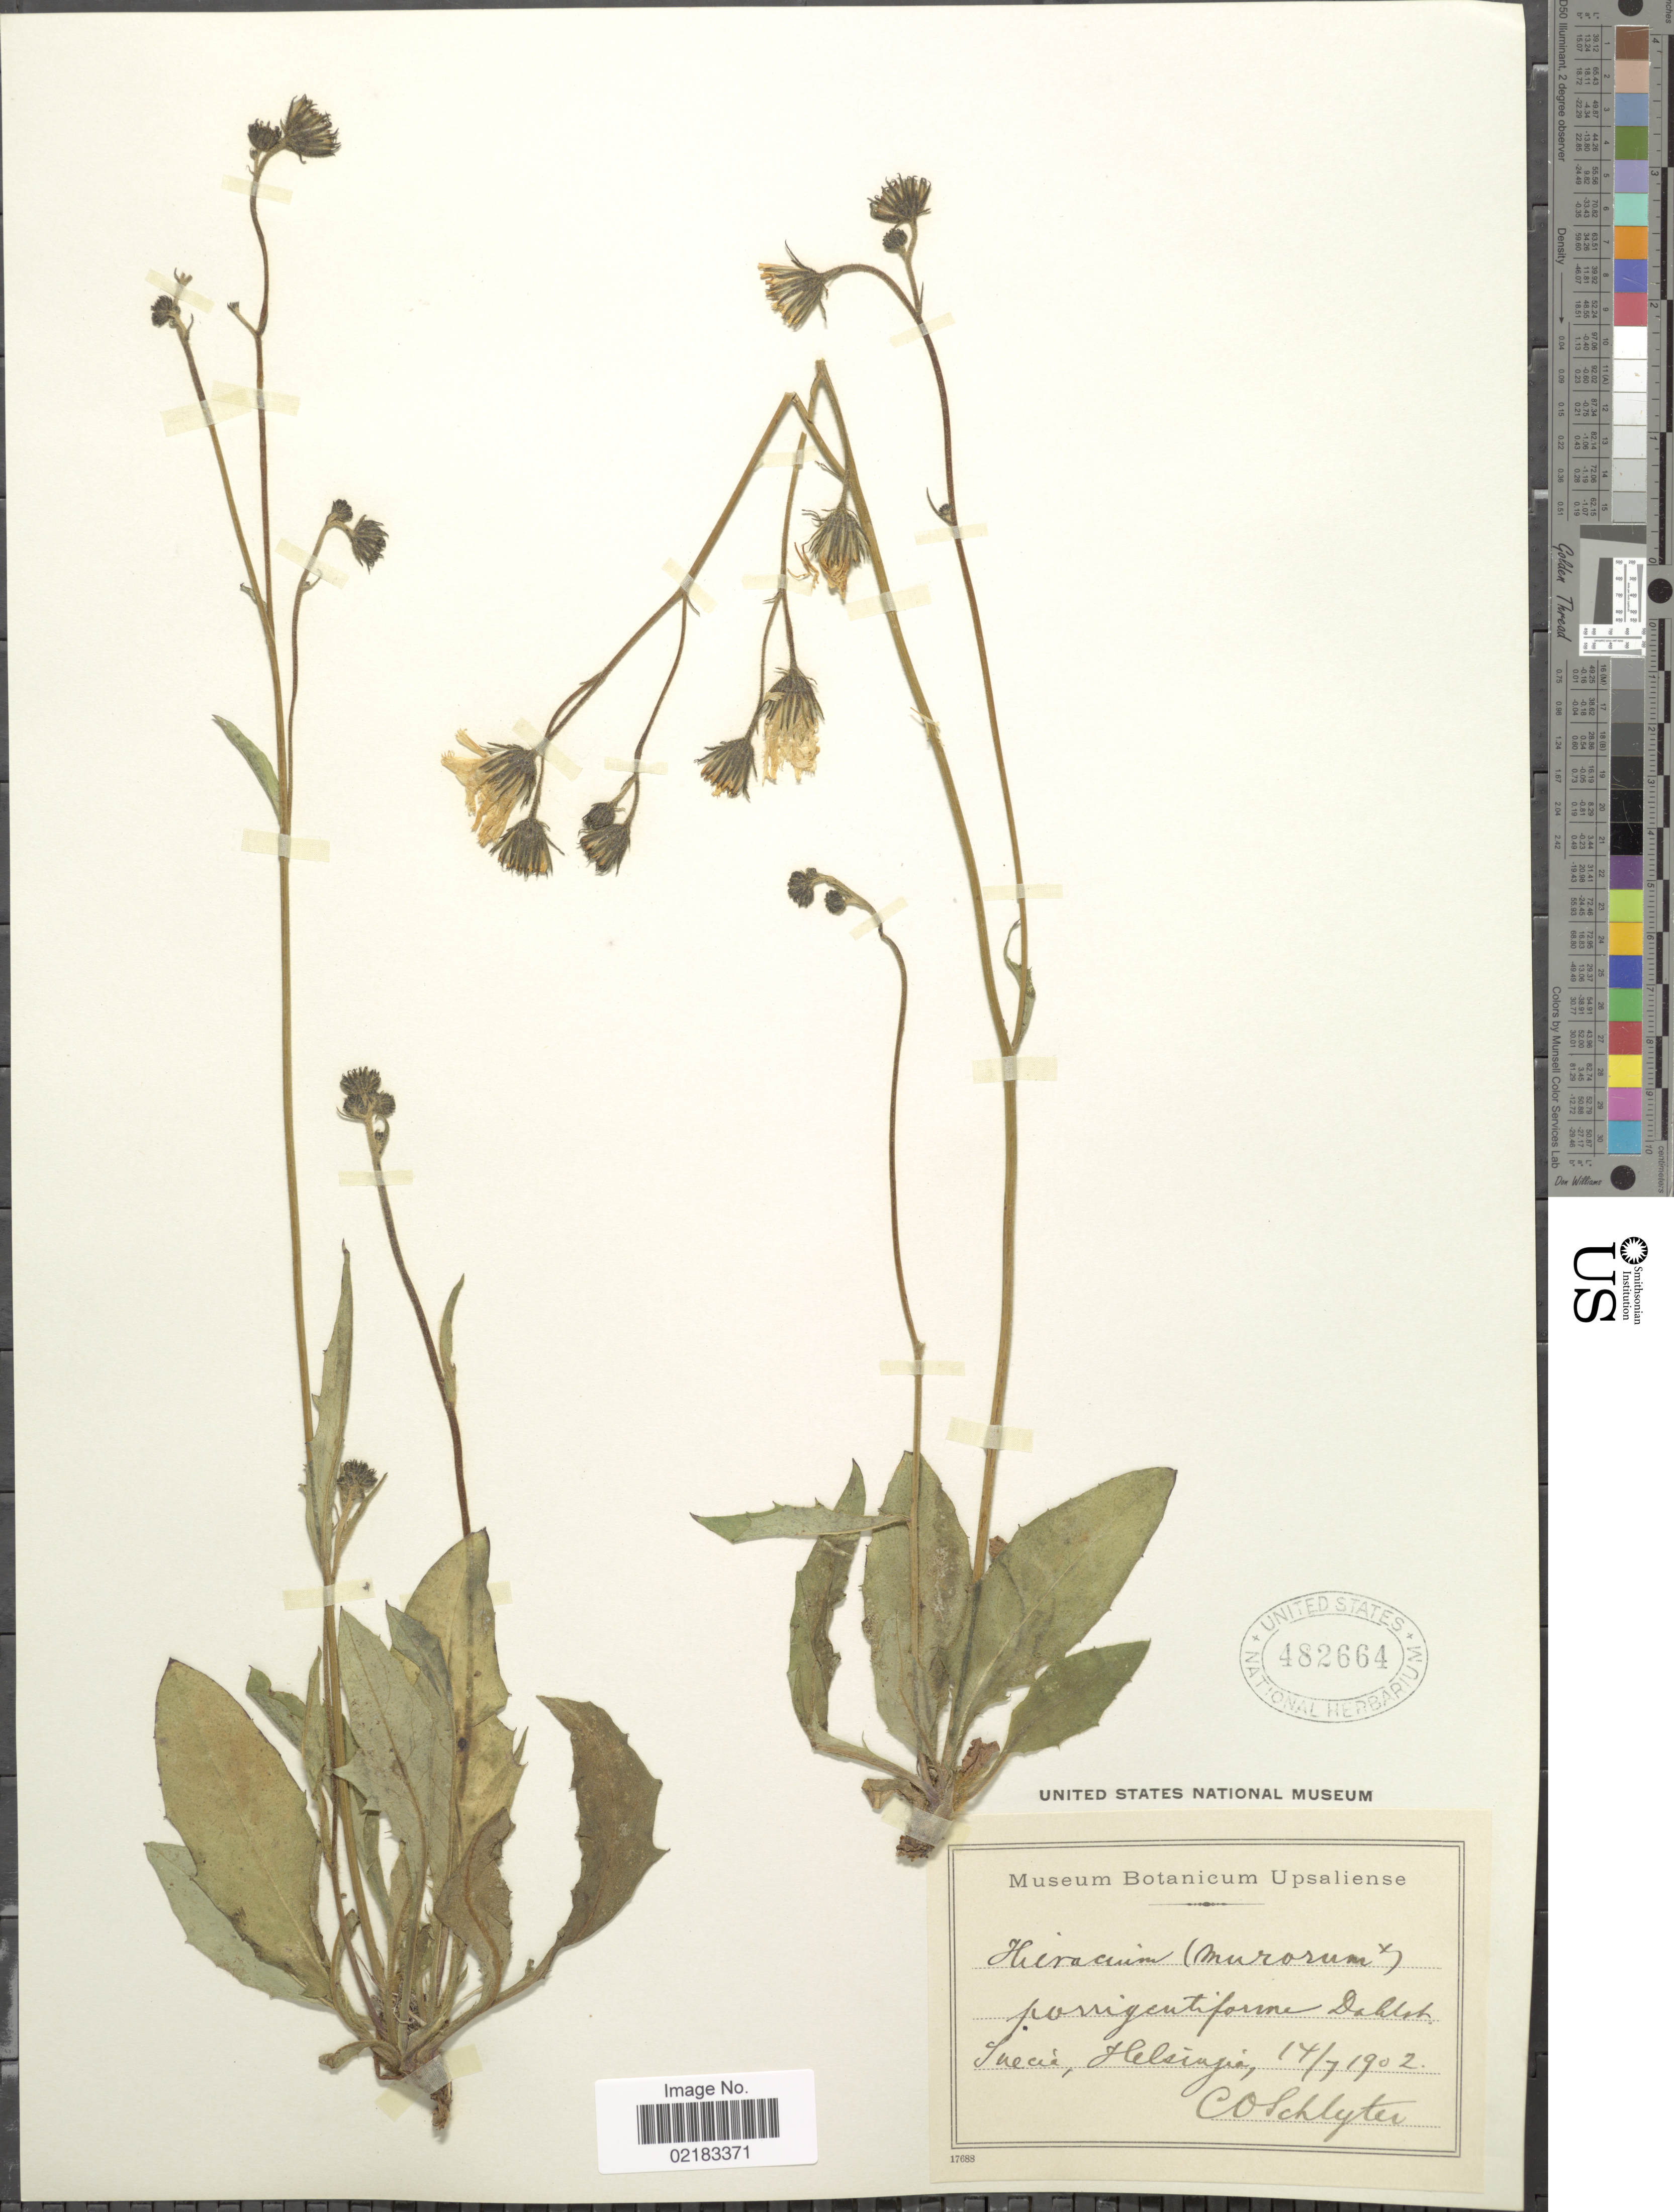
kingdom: Plantae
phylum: Tracheophyta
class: Magnoliopsida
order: Asterales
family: Asteraceae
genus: Hieracium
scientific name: Hieracium murorum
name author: L.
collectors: C. Schlyter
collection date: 1902-07-14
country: Sweden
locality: Suecia: Helsingia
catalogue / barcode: US 482664